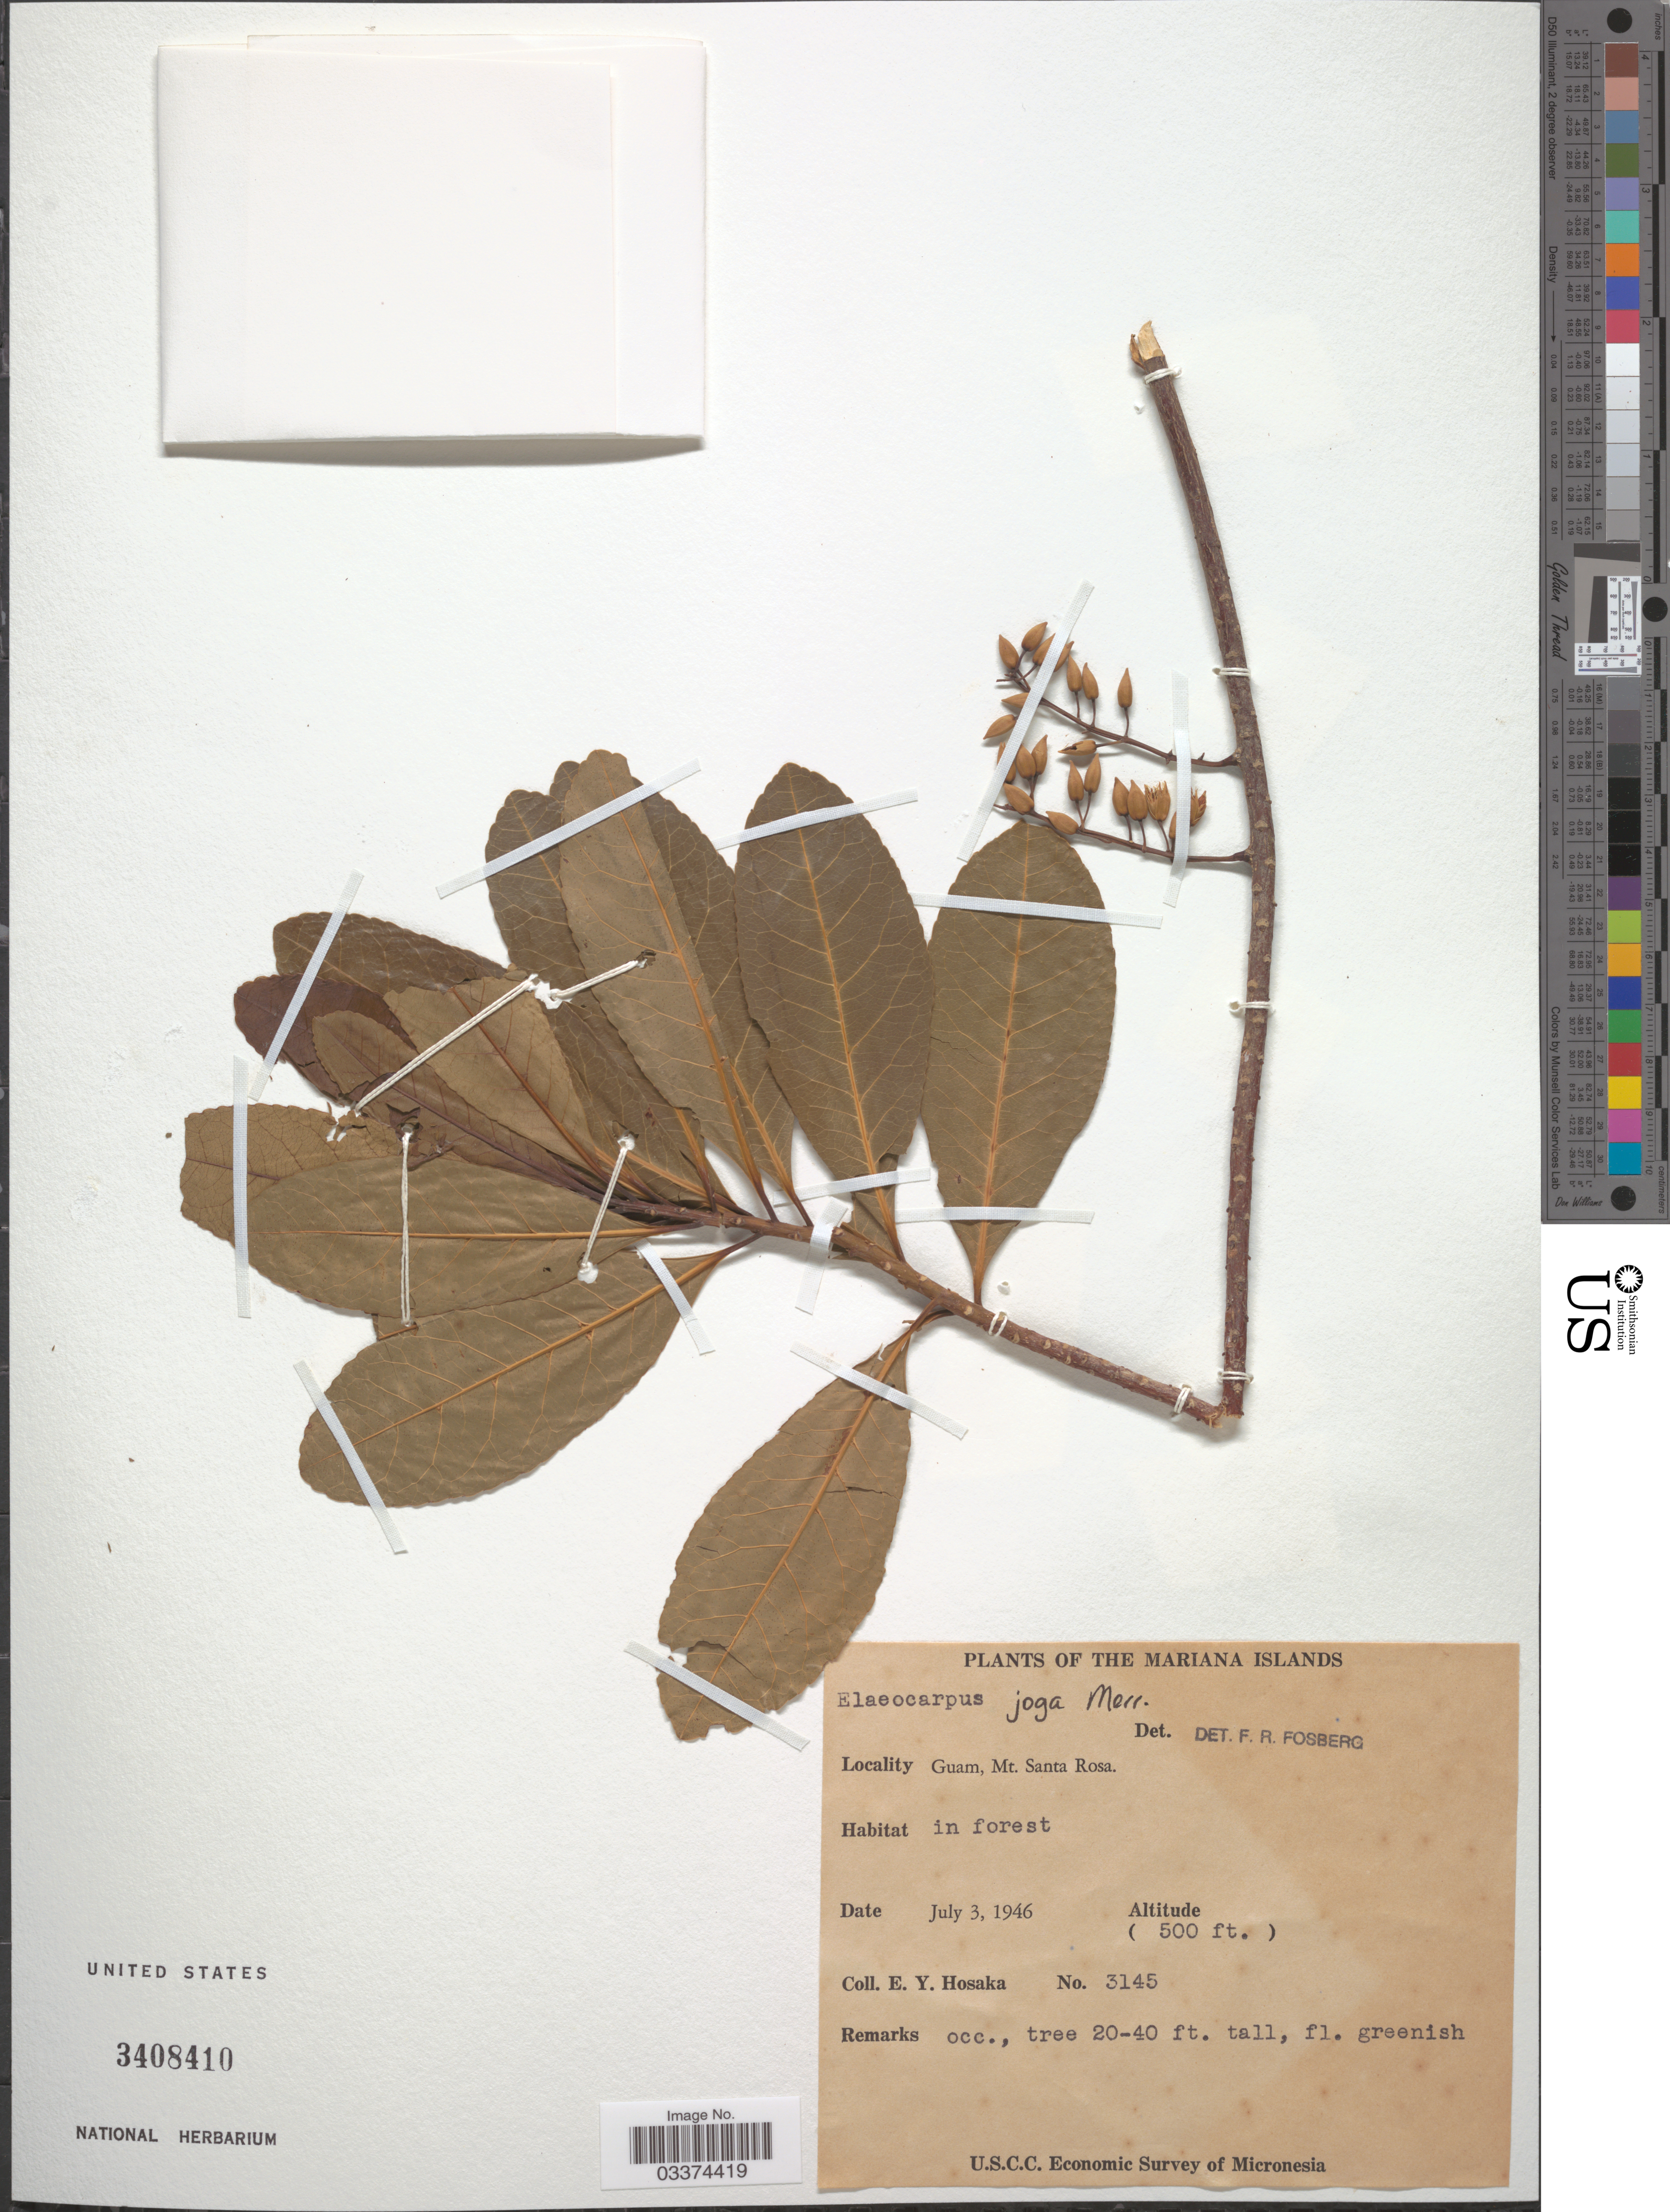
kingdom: Plantae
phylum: Tracheophyta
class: Magnoliopsida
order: Oxalidales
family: Elaeocarpaceae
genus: Elaeocarpus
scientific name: Elaeocarpus joga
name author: Merr.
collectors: E. Y. Hosaka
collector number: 3145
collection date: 1946-07-03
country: Guam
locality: The Mariana Islands, Guam, Mt. Santa Rosa.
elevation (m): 152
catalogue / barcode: US 3408410